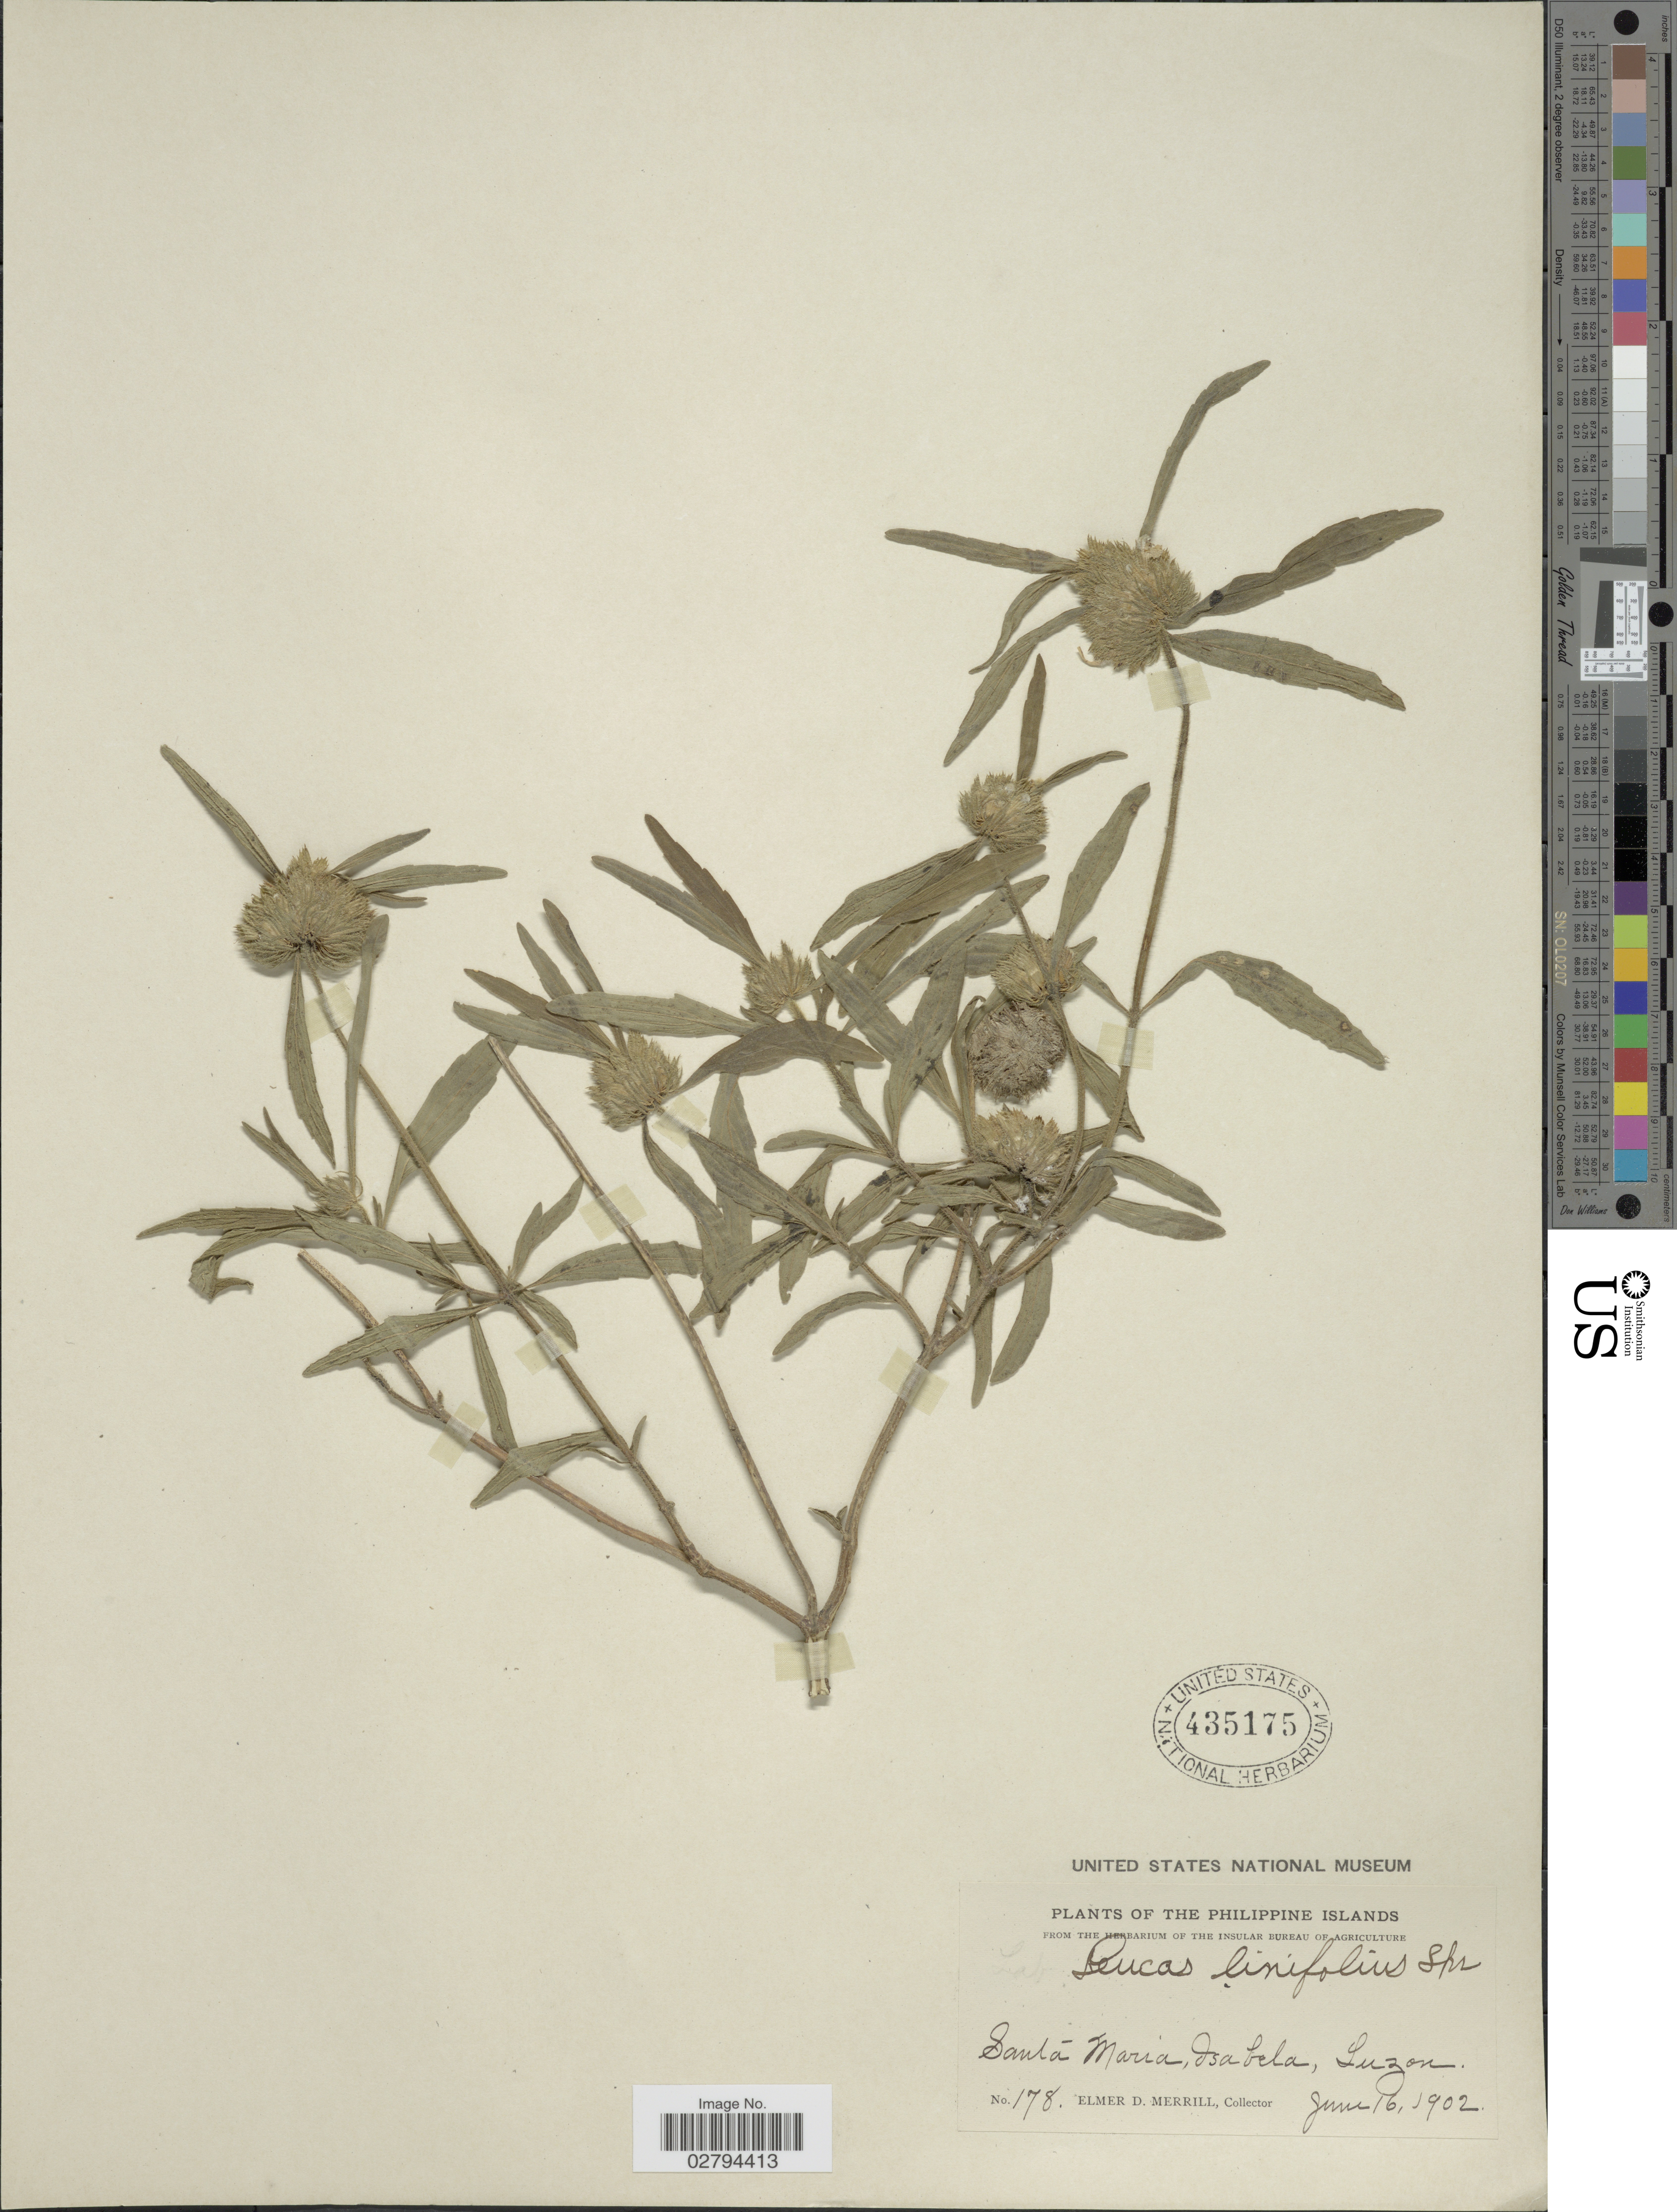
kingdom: Plantae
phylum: Tracheophyta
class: Magnoliopsida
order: Lamiales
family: Lamiaceae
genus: Leucas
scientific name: Leucas lavandulifolia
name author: Small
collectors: E. D. Merrill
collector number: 178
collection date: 1902-06-16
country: Philippines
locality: The Philippine Islands. Santa Maria, Isabela, Luzon.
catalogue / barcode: US 435175